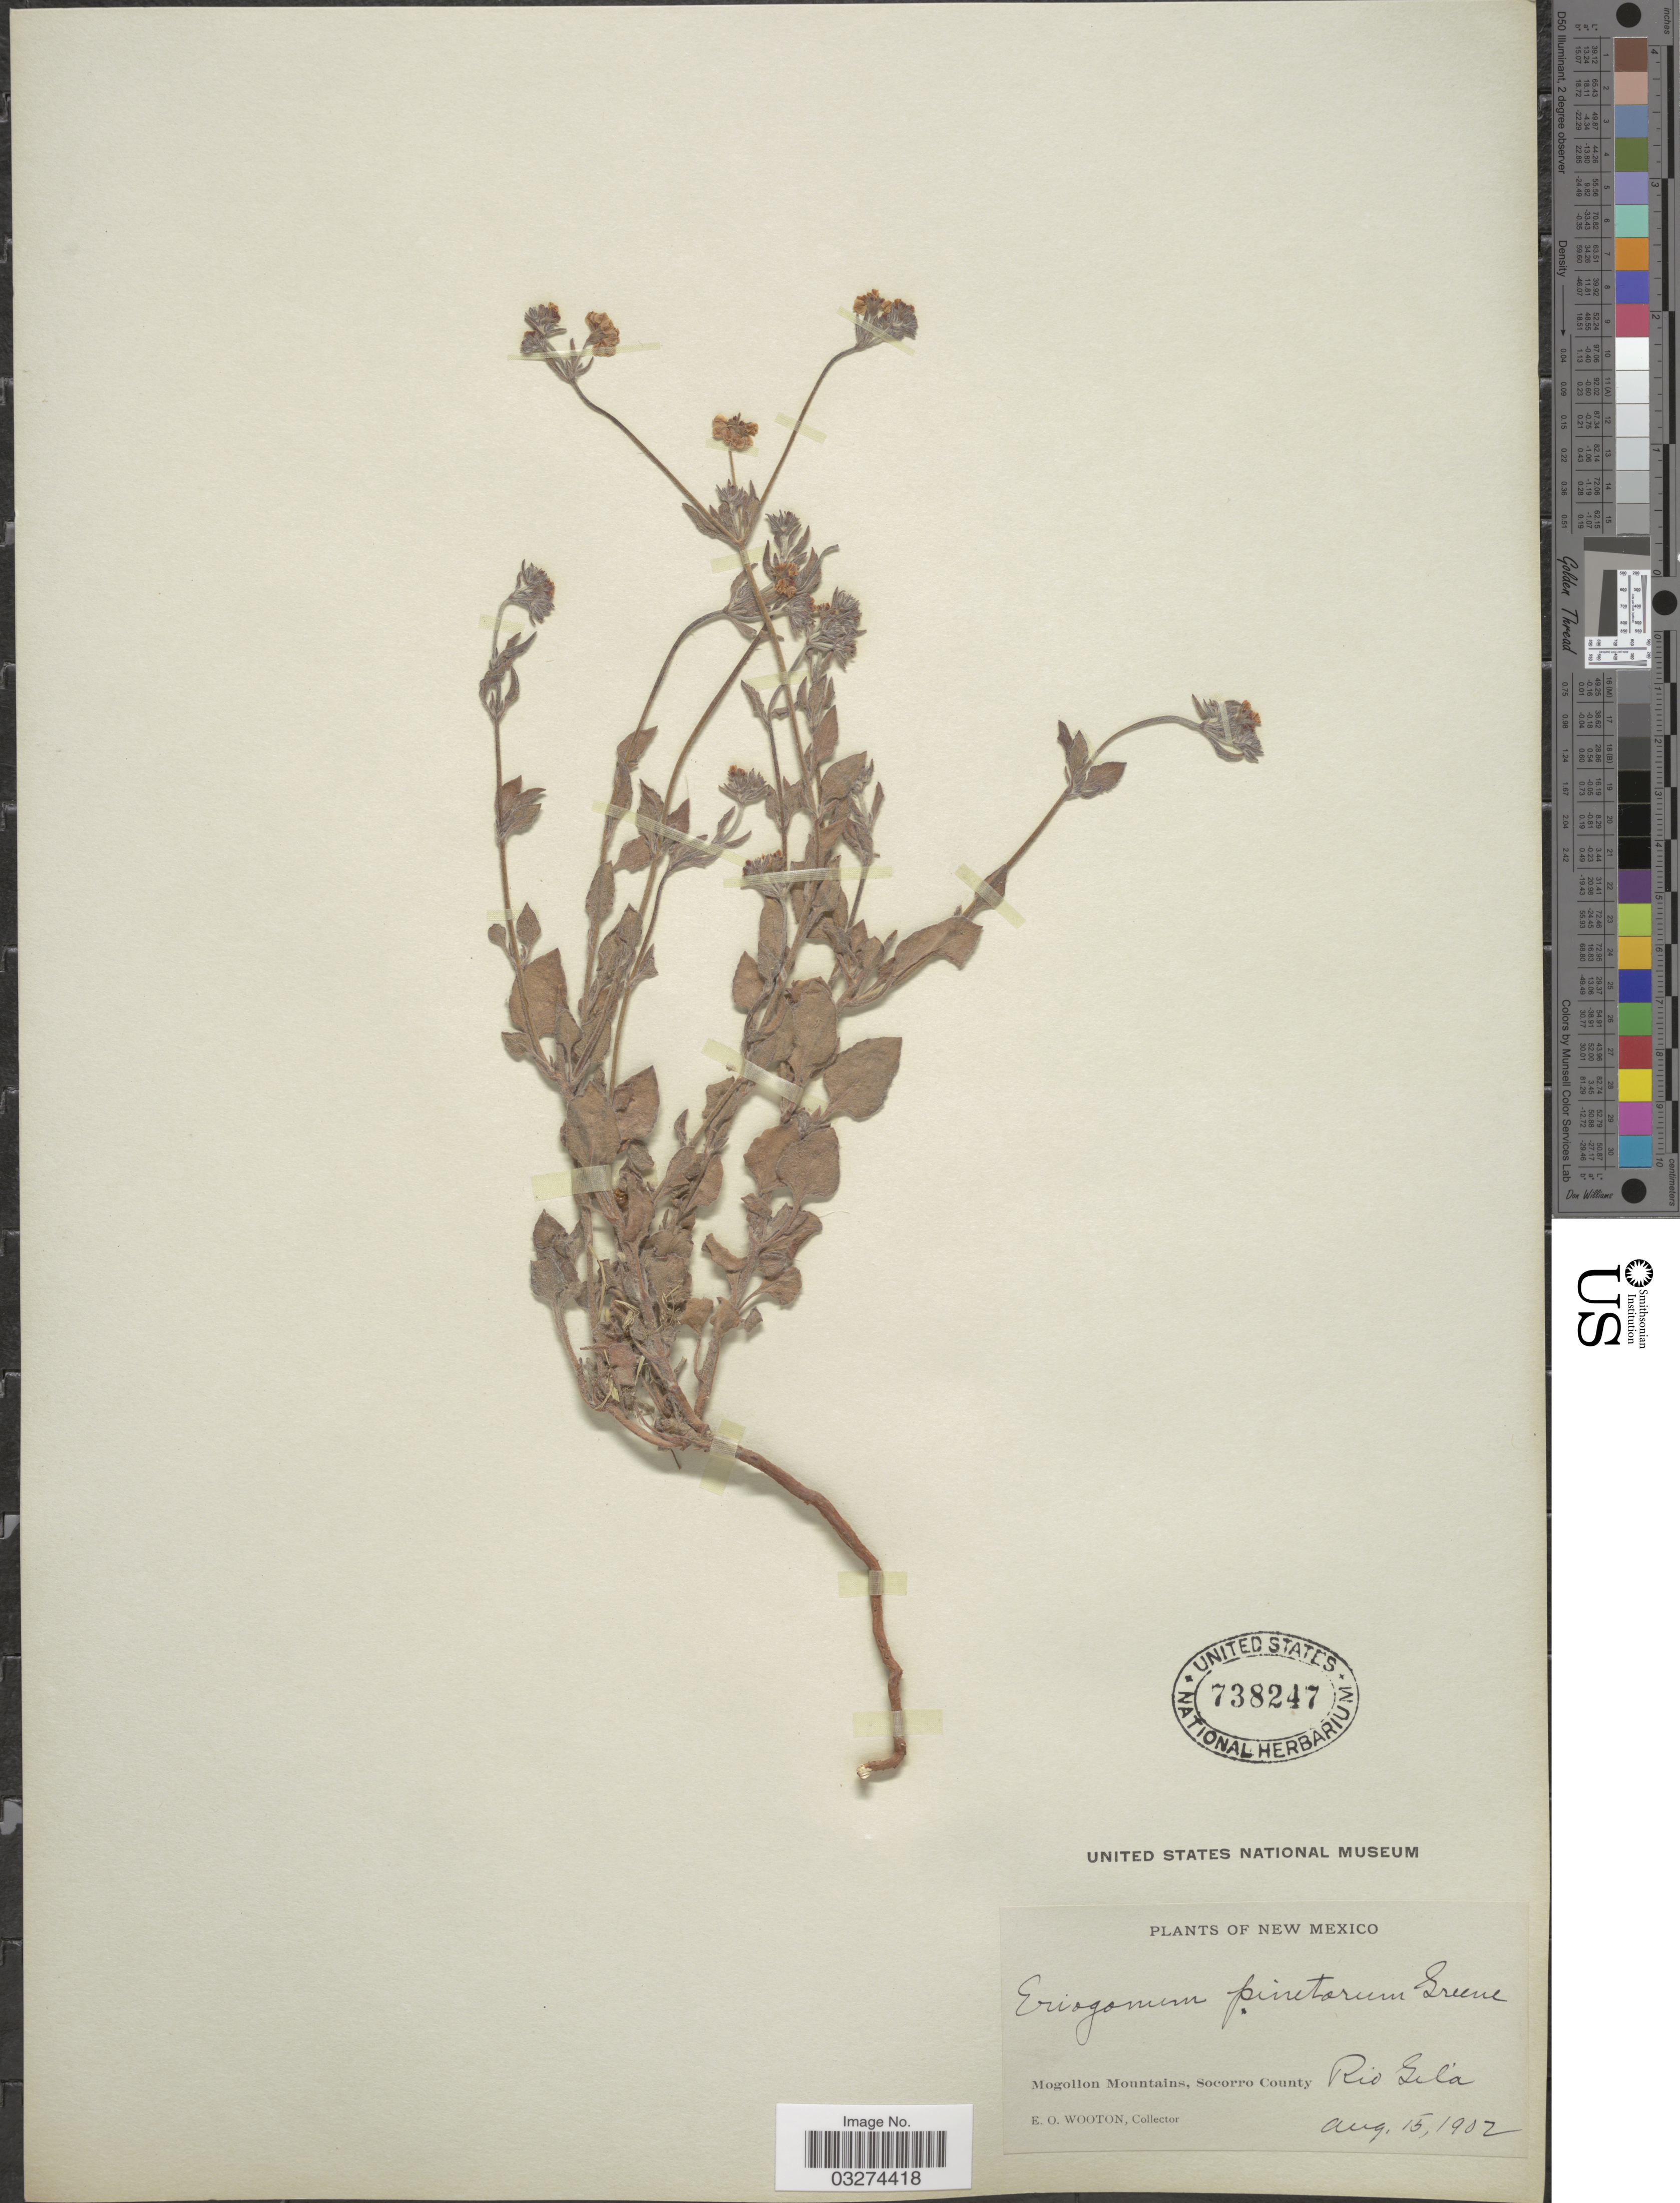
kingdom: Plantae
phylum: Tracheophyta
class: Magnoliopsida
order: Caryophyllales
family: Polygonaceae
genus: Eriogonum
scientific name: Eriogonum abertianum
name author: Torr.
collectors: E. O. Wooton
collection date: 1902-08-15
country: United States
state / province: New Mexico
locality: Mogollon Mountains, Socorro County, Rio Gila.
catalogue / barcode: US 738247